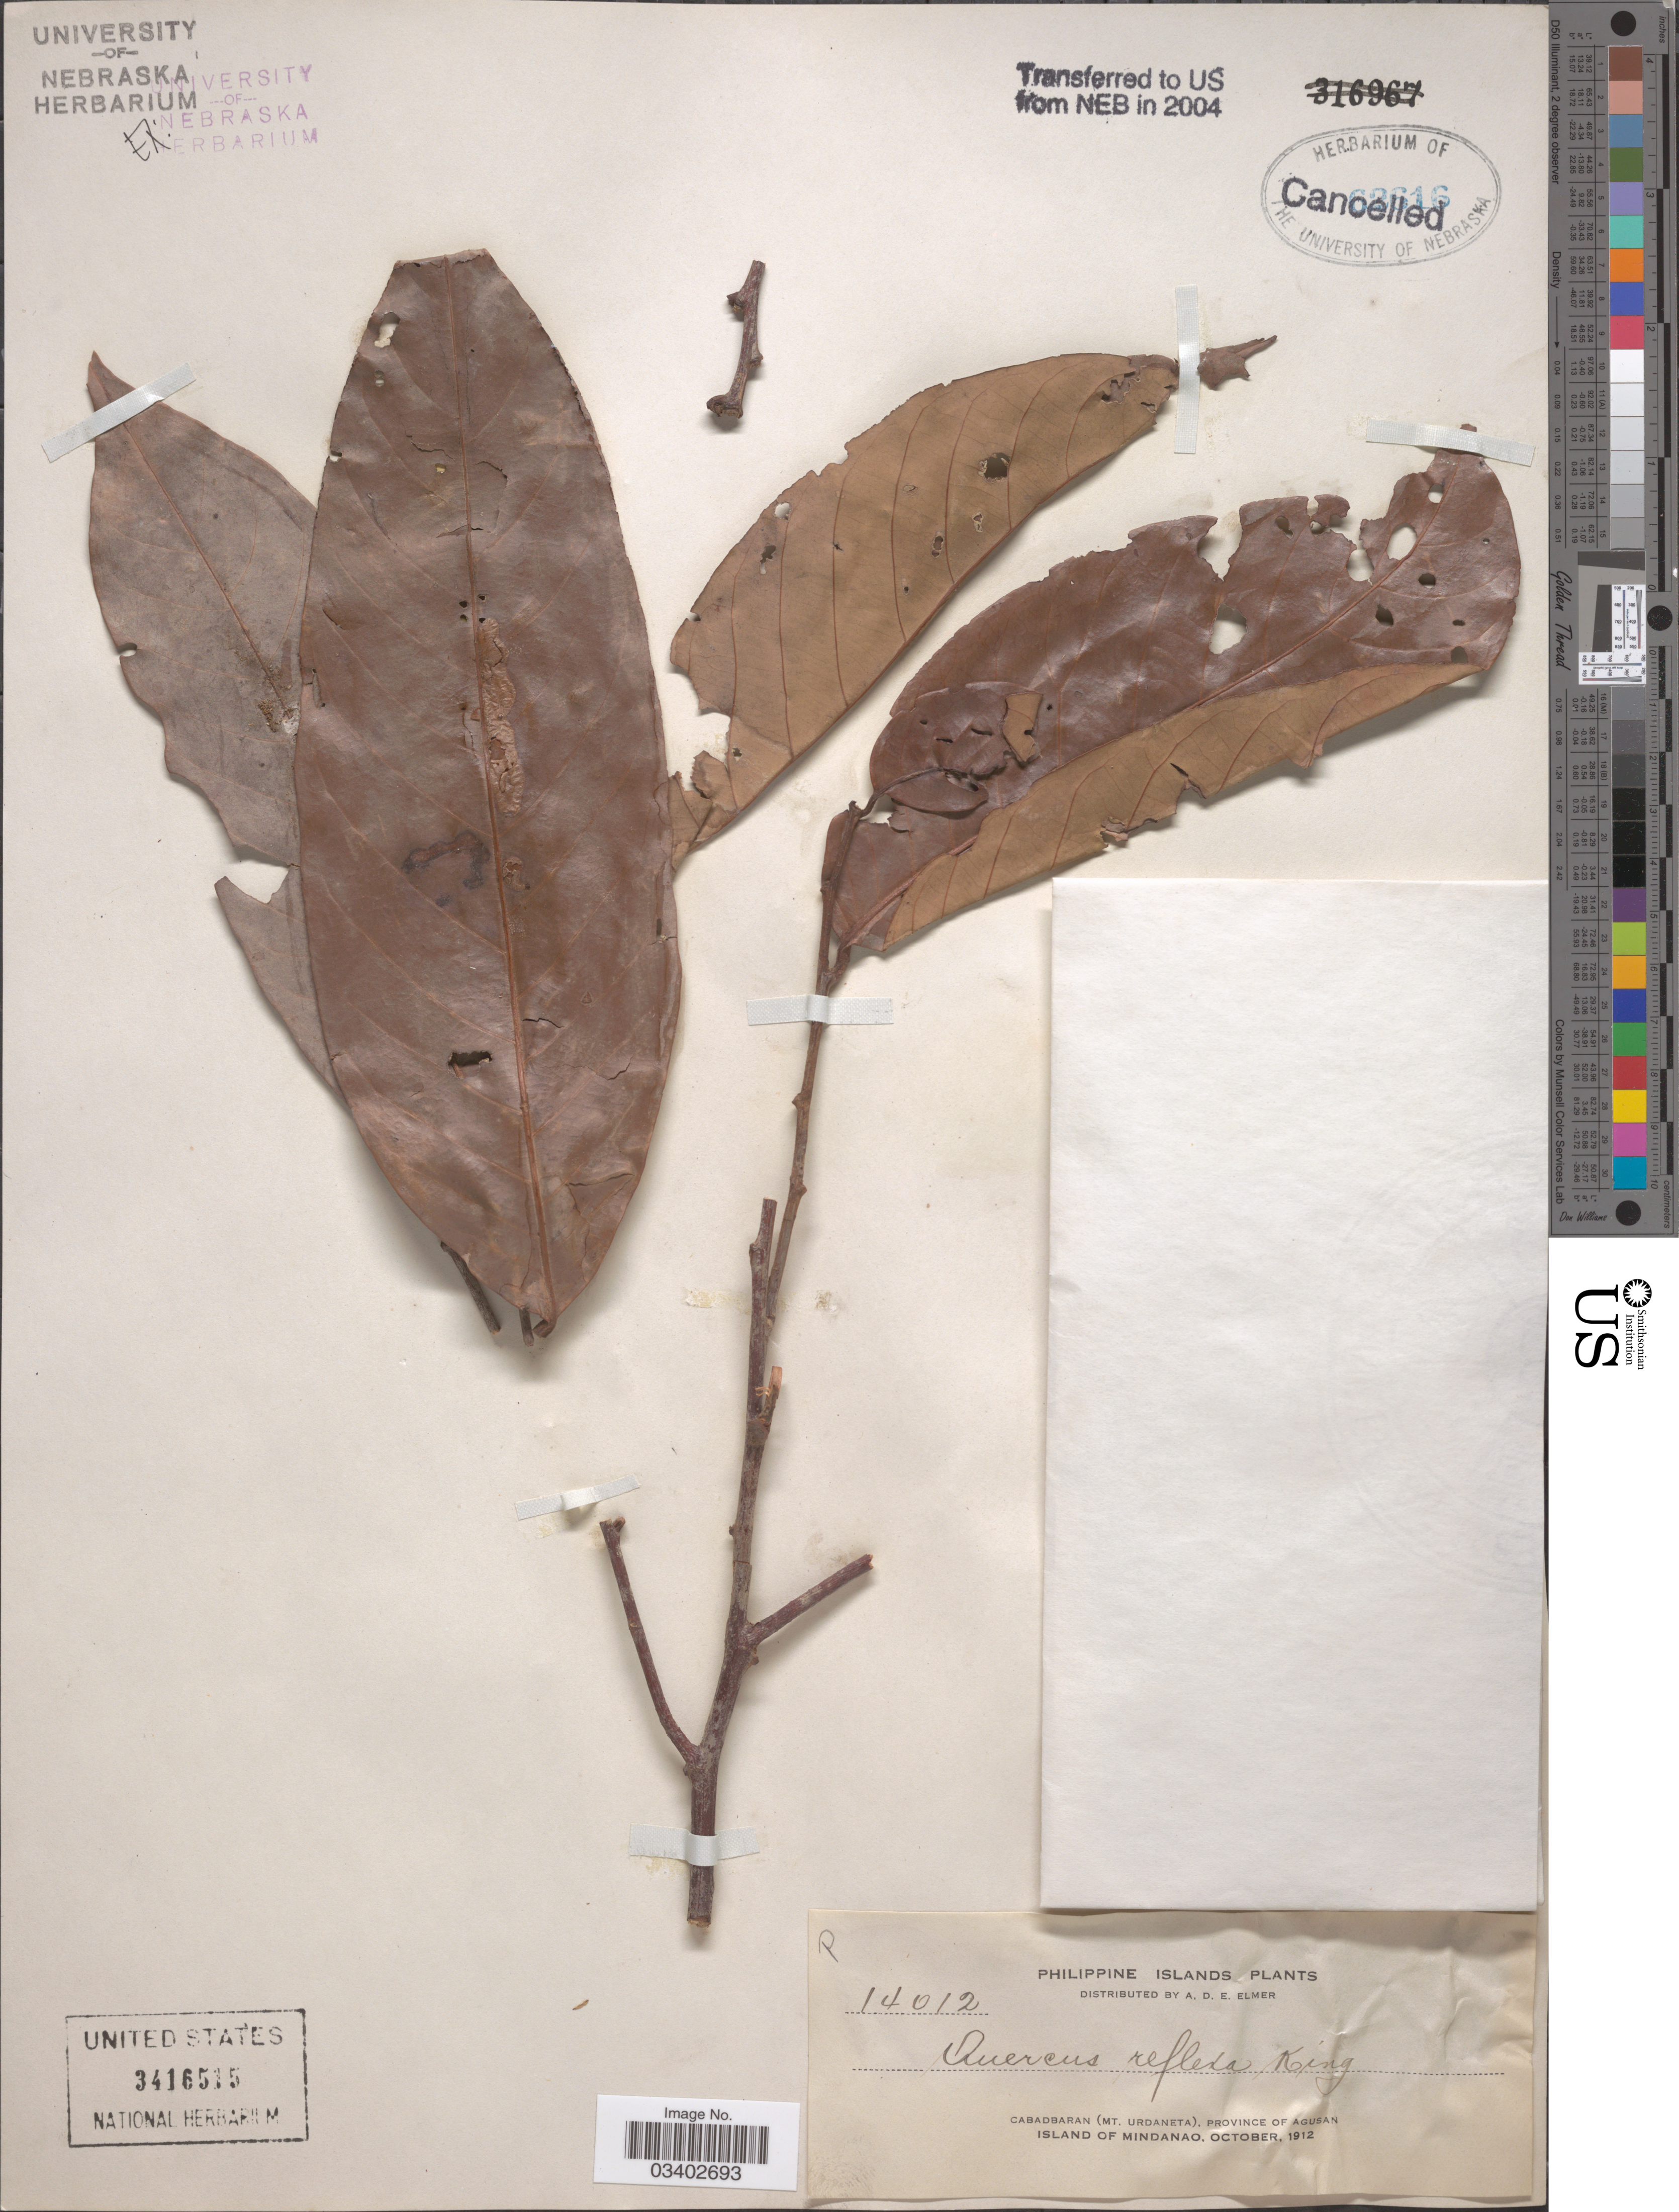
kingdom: Plantae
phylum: Tracheophyta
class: Magnoliopsida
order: Fagales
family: Fagaceae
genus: Lithocarpus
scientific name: Lithocarpus coopertus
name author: (Blanco) Rehder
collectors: A. D. E. Elmer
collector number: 14012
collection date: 1912-10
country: Philippines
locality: Cabadbaran (Mt. Urdaneta), Province of Agusan. Island of Mindanao.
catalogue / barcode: US 3416515